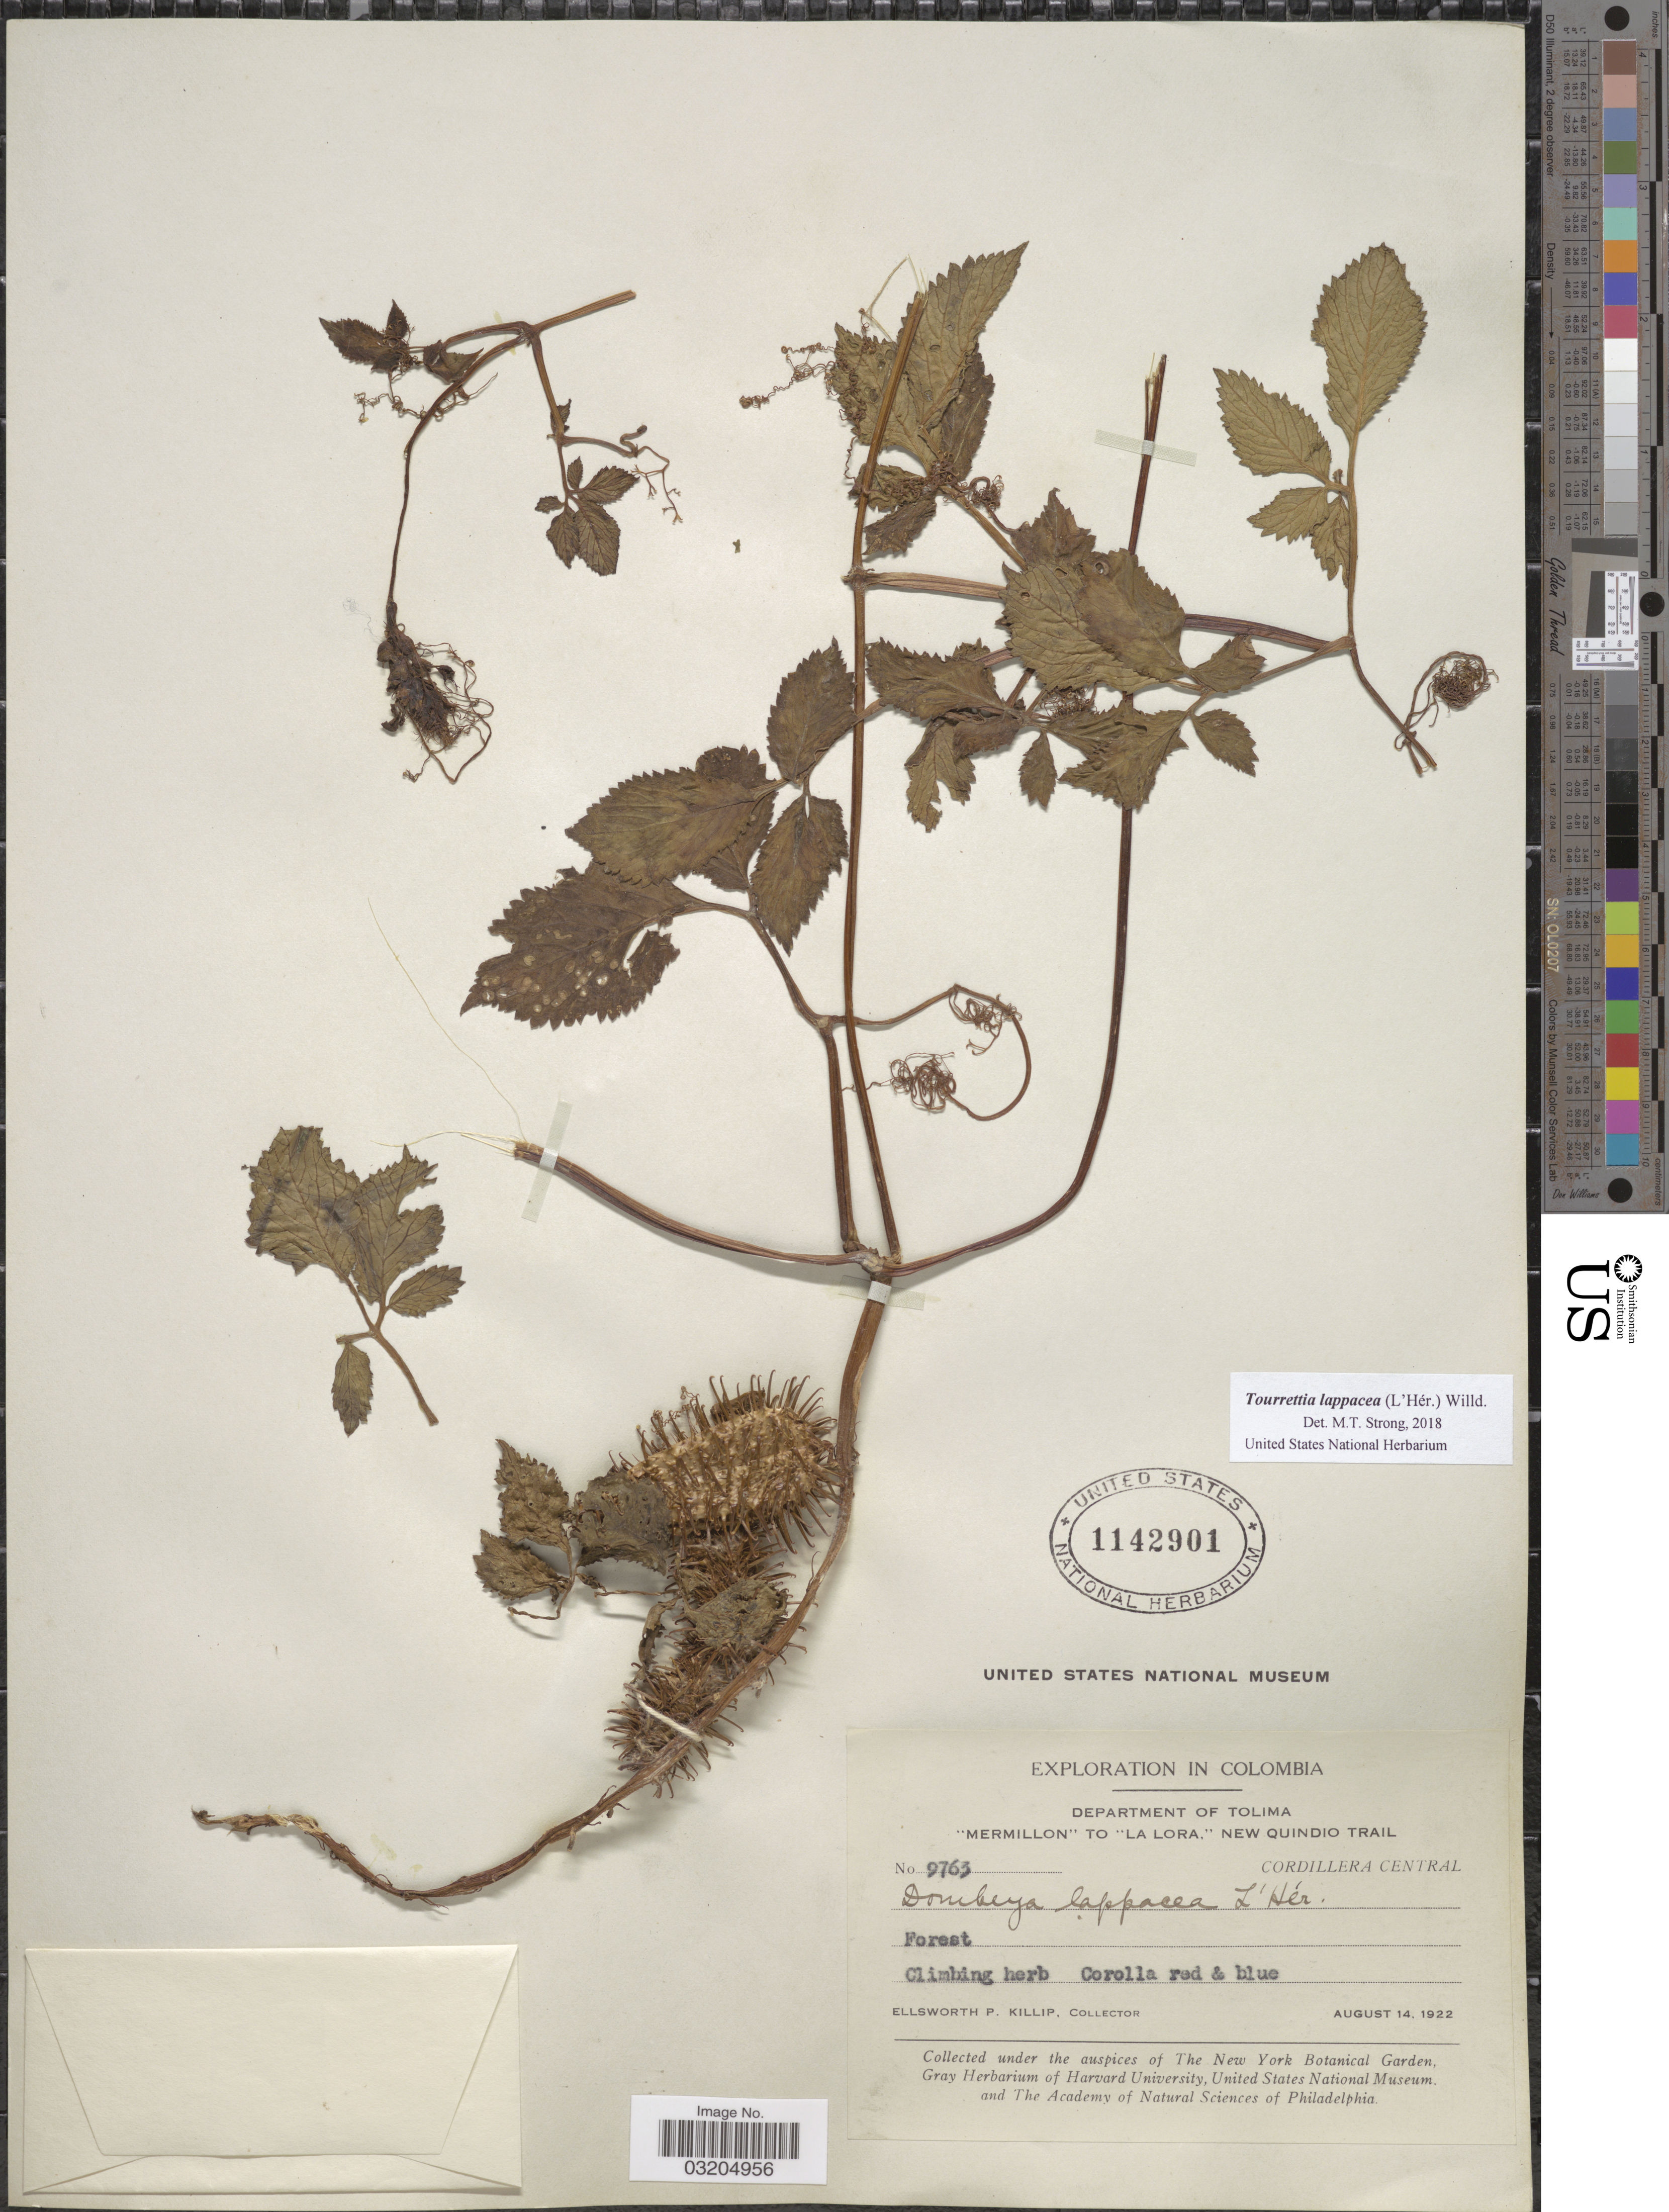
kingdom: Plantae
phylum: Tracheophyta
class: Magnoliopsida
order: Lamiales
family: Bignoniaceae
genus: Tourrettia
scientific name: Tourrettia lappacea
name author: (L'Hér.) Willd.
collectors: E. P. Killip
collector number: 9763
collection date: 1922-08-14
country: Colombia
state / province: Tolima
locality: Department of Tolima, "Mermillon" to "La Lora," New Quindio Trail. Cordillera Central.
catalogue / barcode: US 1142901